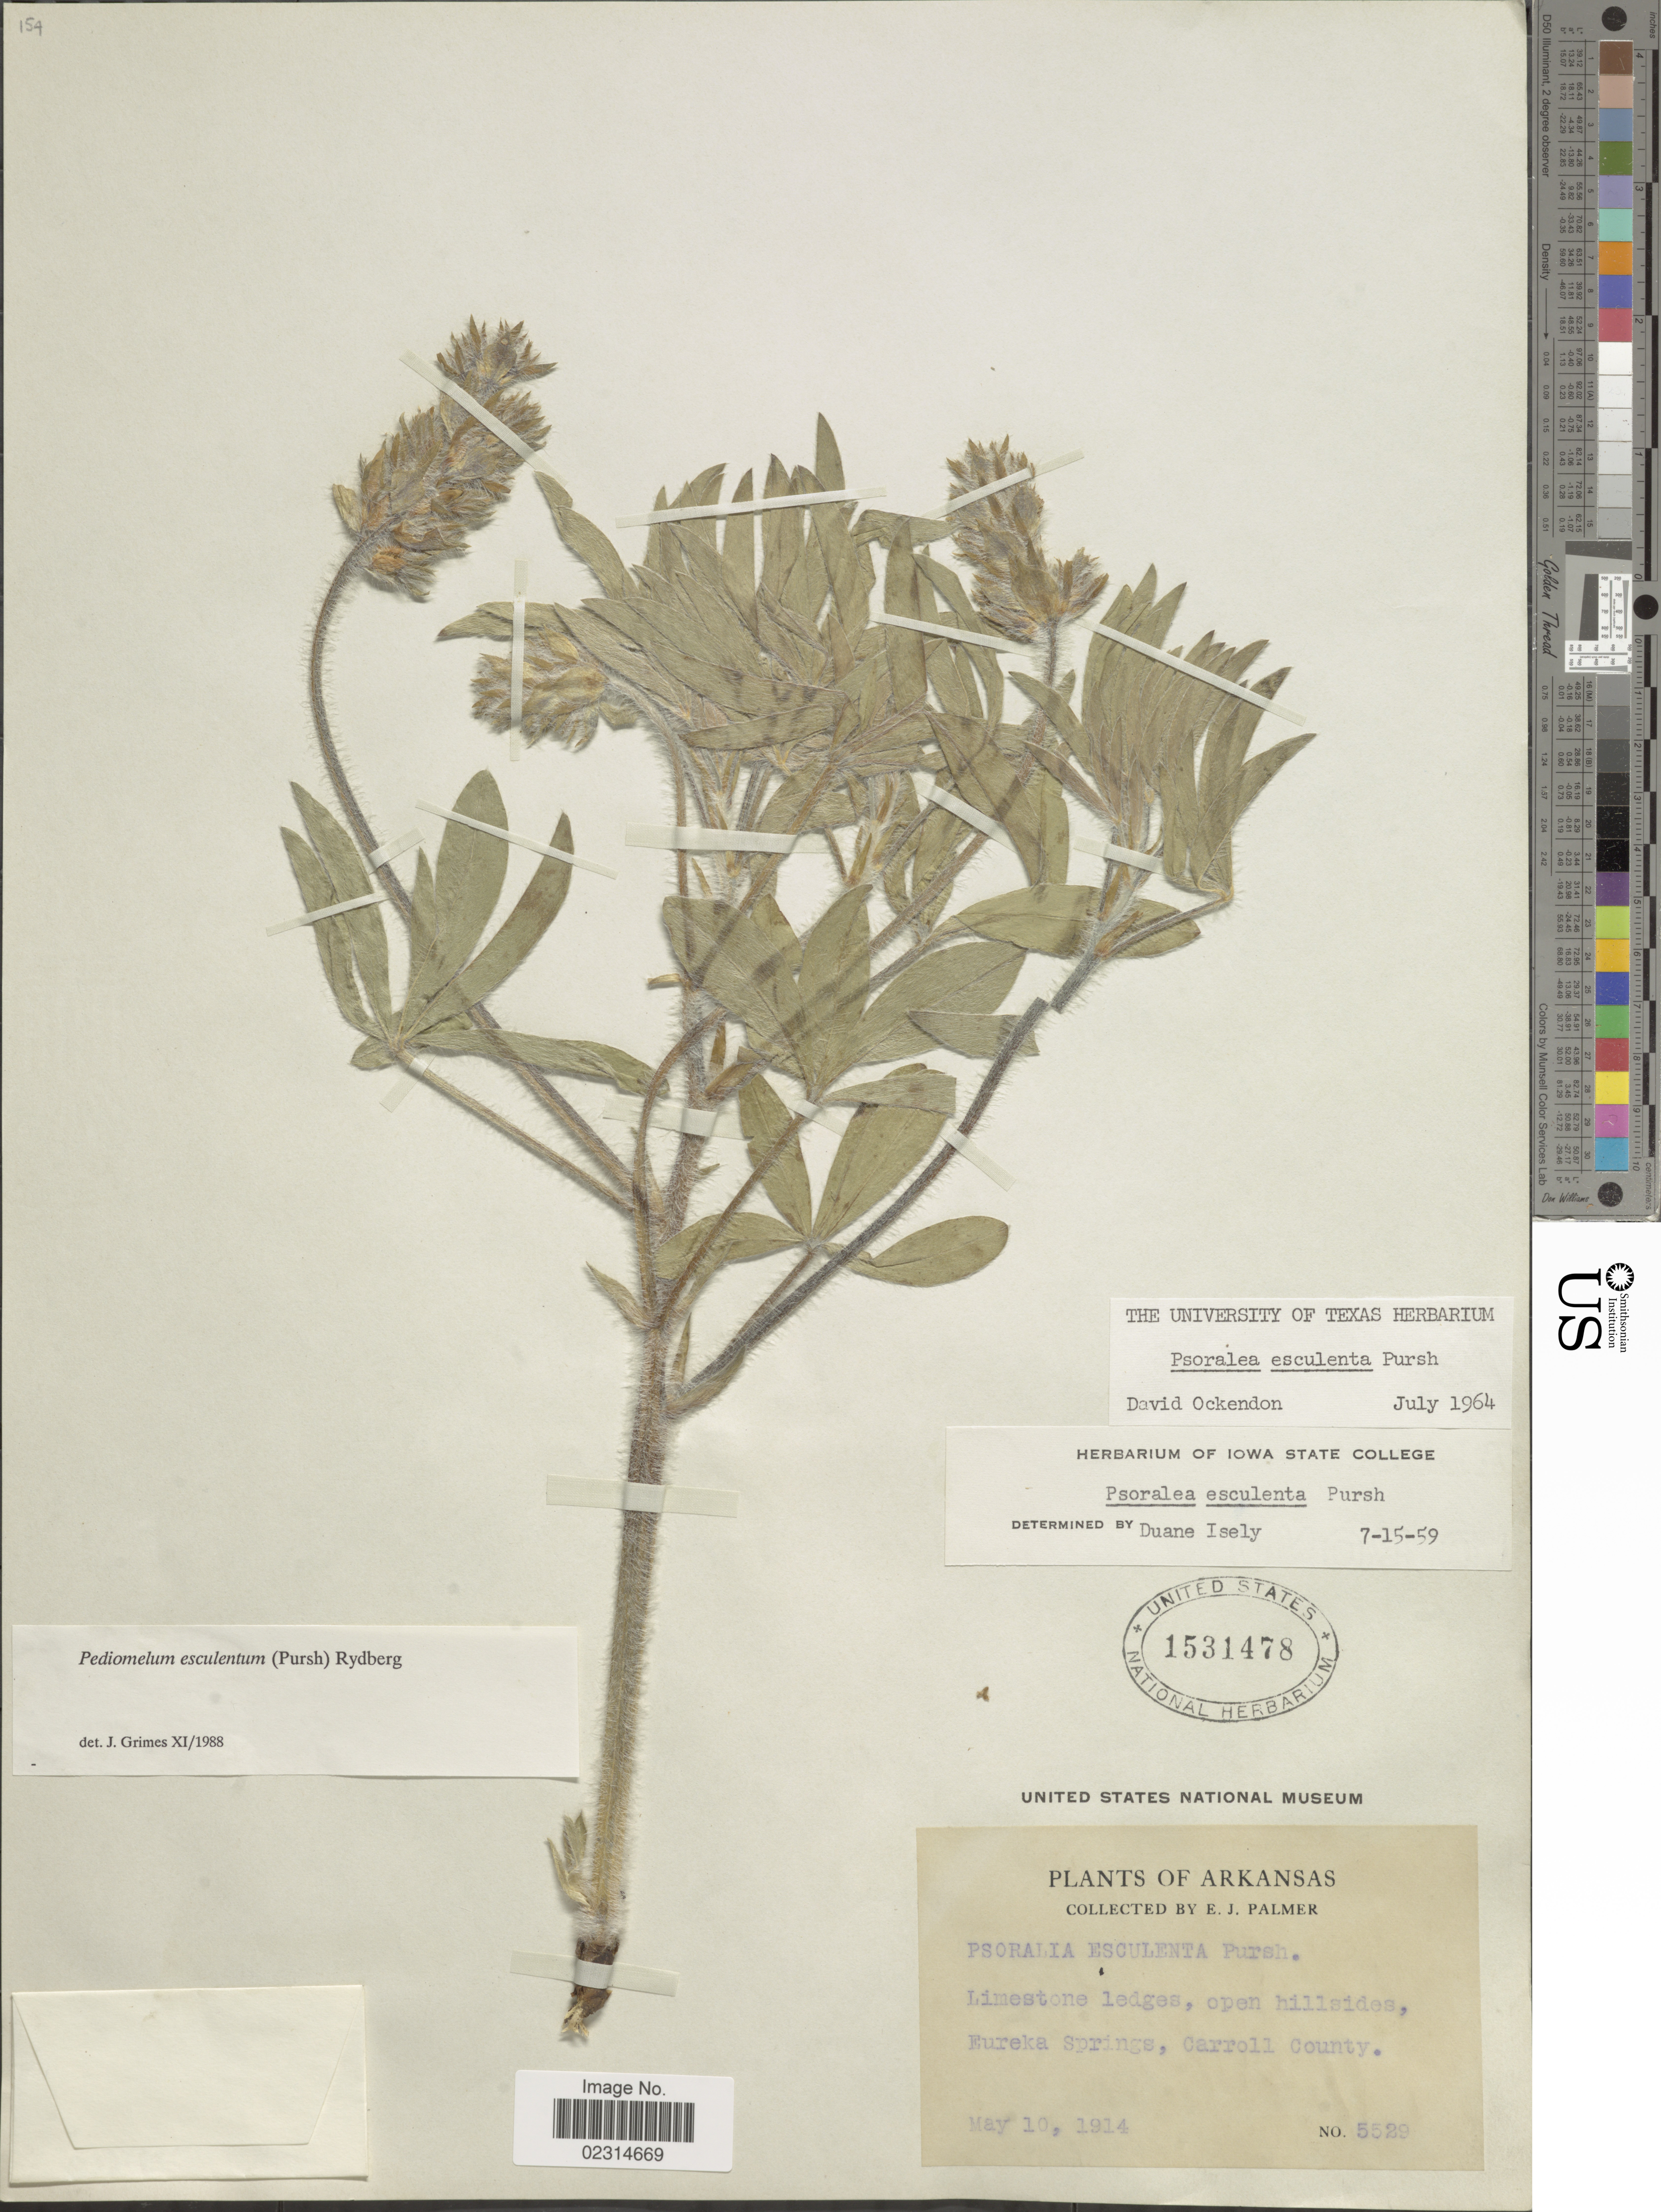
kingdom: Plantae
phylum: Tracheophyta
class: Magnoliopsida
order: Fabales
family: Fabaceae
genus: Pediomelum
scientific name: Pediomelum esculentum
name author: (Pursh) Rydb.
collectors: E. J. Palmer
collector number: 5529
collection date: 1914-05-10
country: United States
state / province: Arkansas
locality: Limestone ledges, open hillsides, Eureka Springs, Carroll County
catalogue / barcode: US 1531478